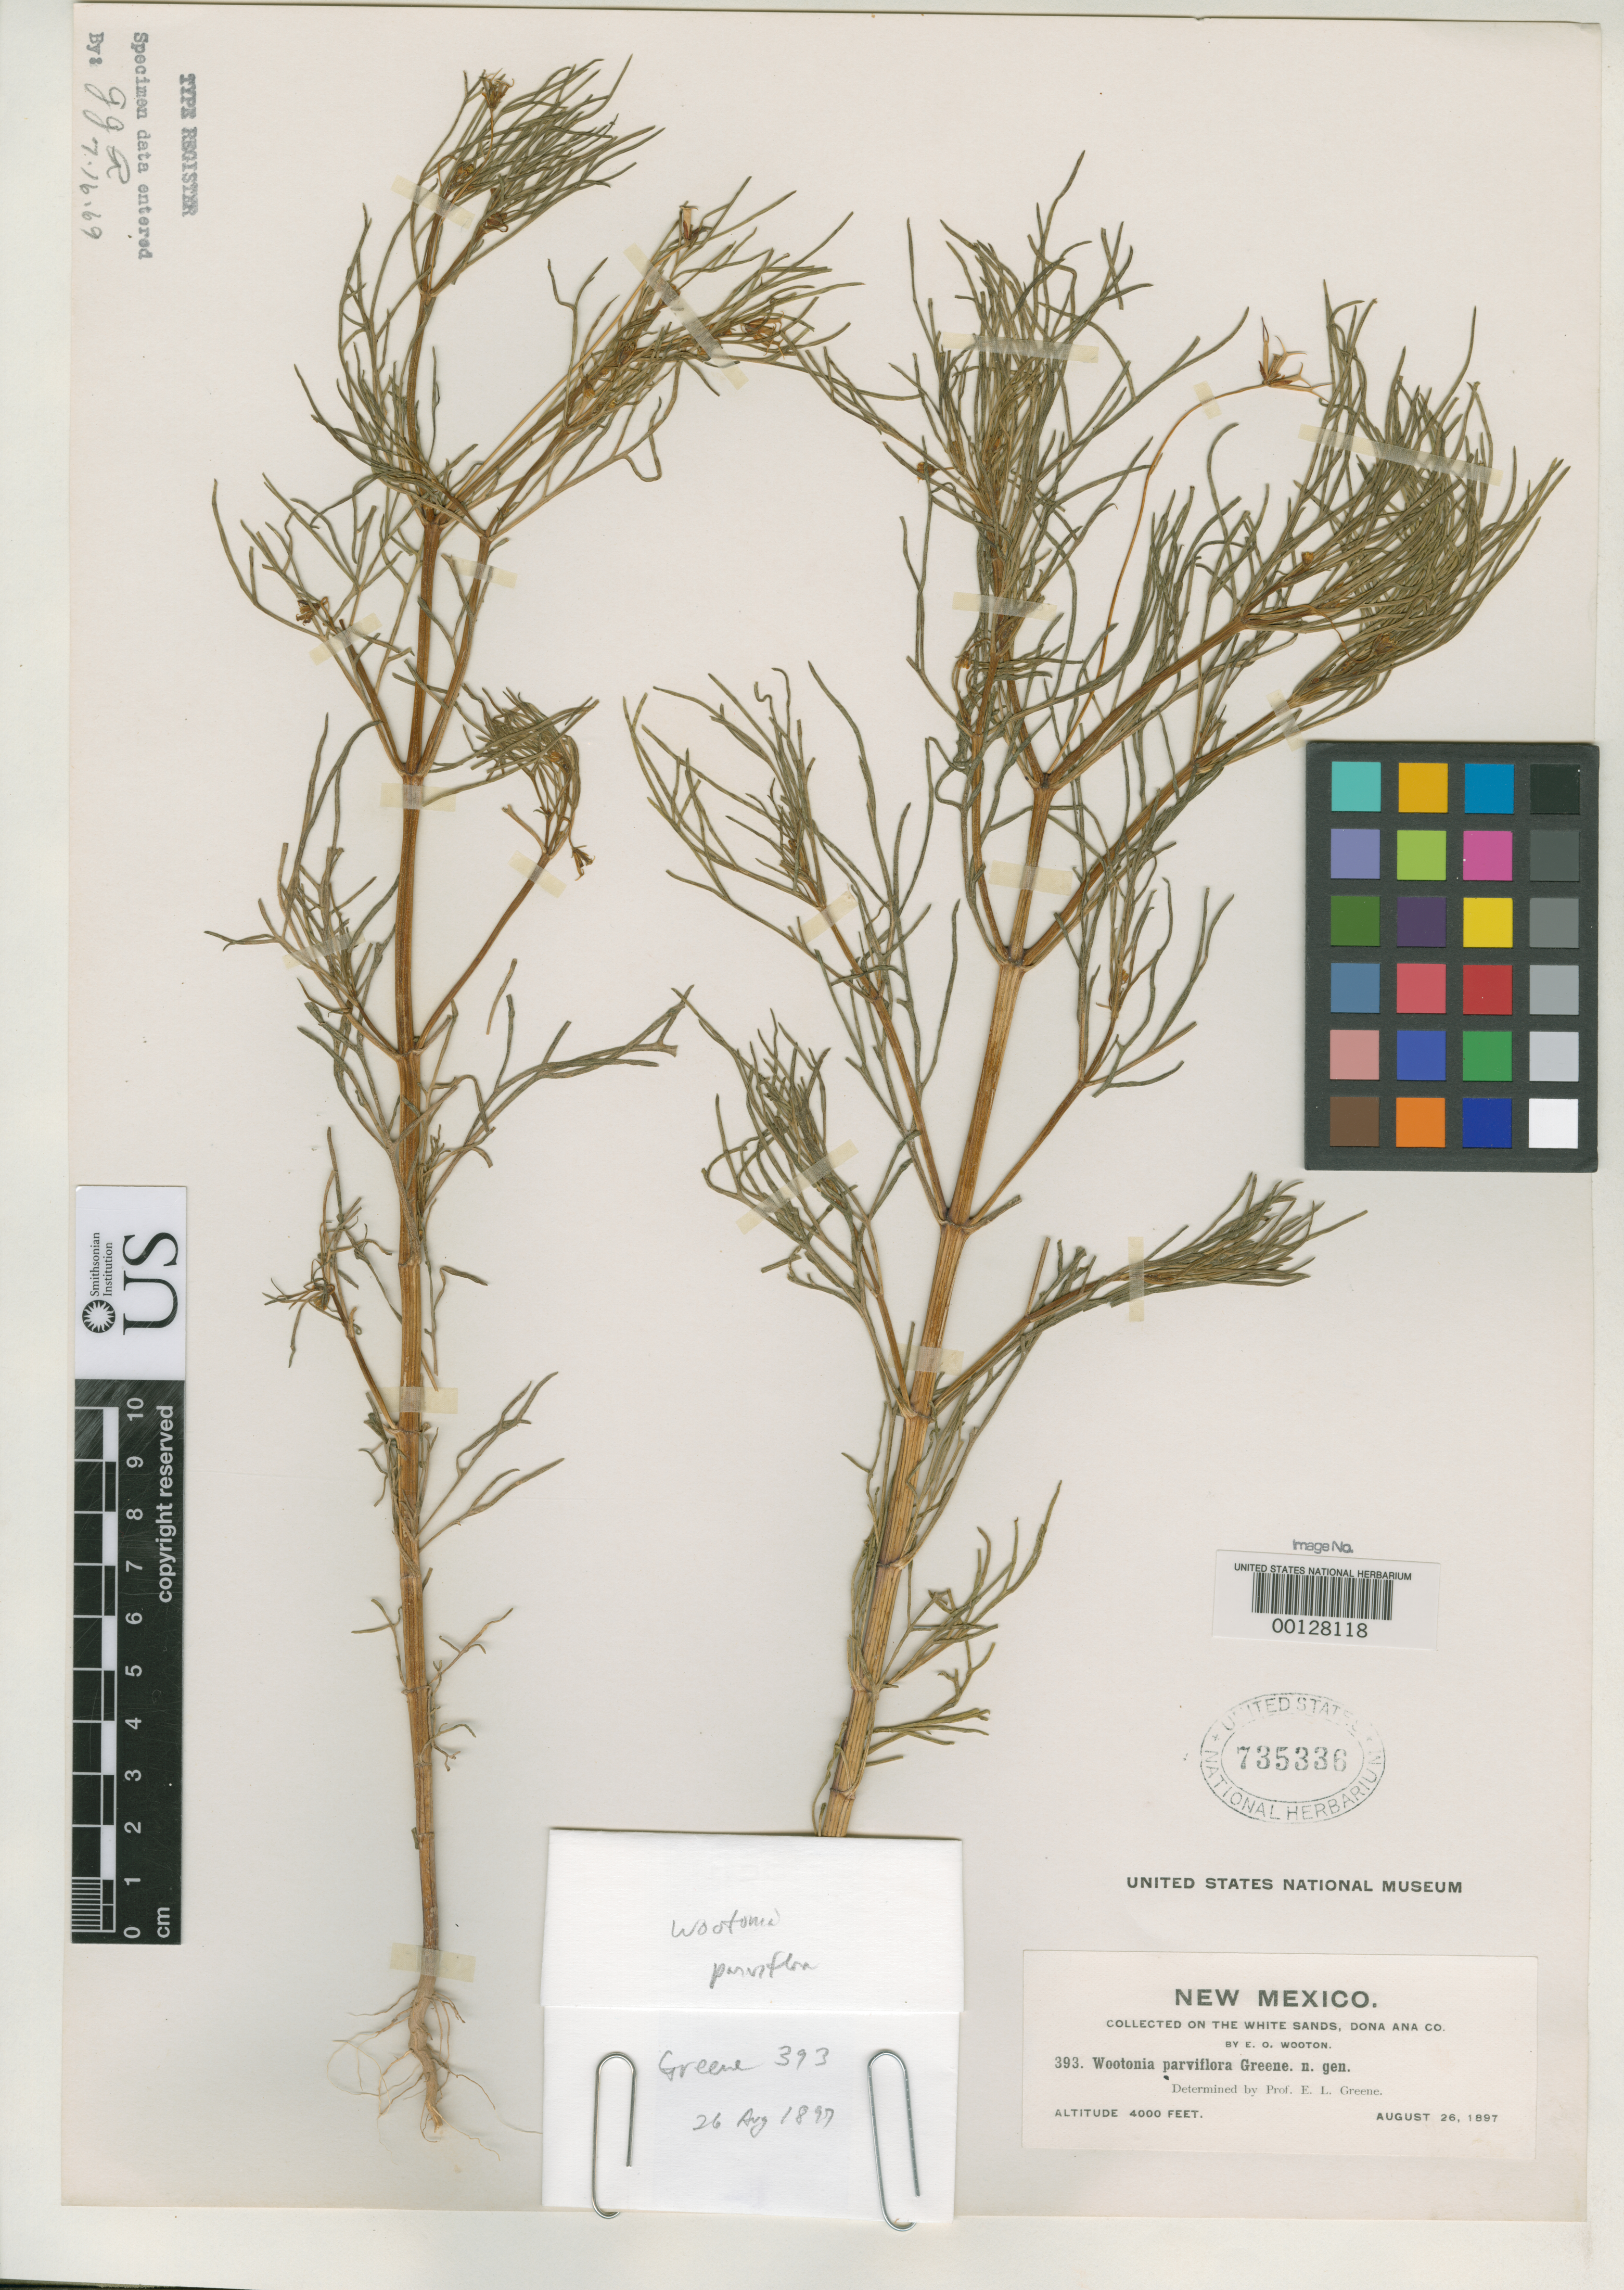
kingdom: Plantae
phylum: Tracheophyta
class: Magnoliopsida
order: Asterales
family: Asteraceae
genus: Wootonia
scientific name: Wootonia parviflora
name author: Greene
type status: Isotype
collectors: E. O. Wooton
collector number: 393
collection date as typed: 26 Aug 1897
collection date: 1897-08-26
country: United States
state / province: New Mexico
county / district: Dona Ana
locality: On plain near White Sands.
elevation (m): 1219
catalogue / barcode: US 735336